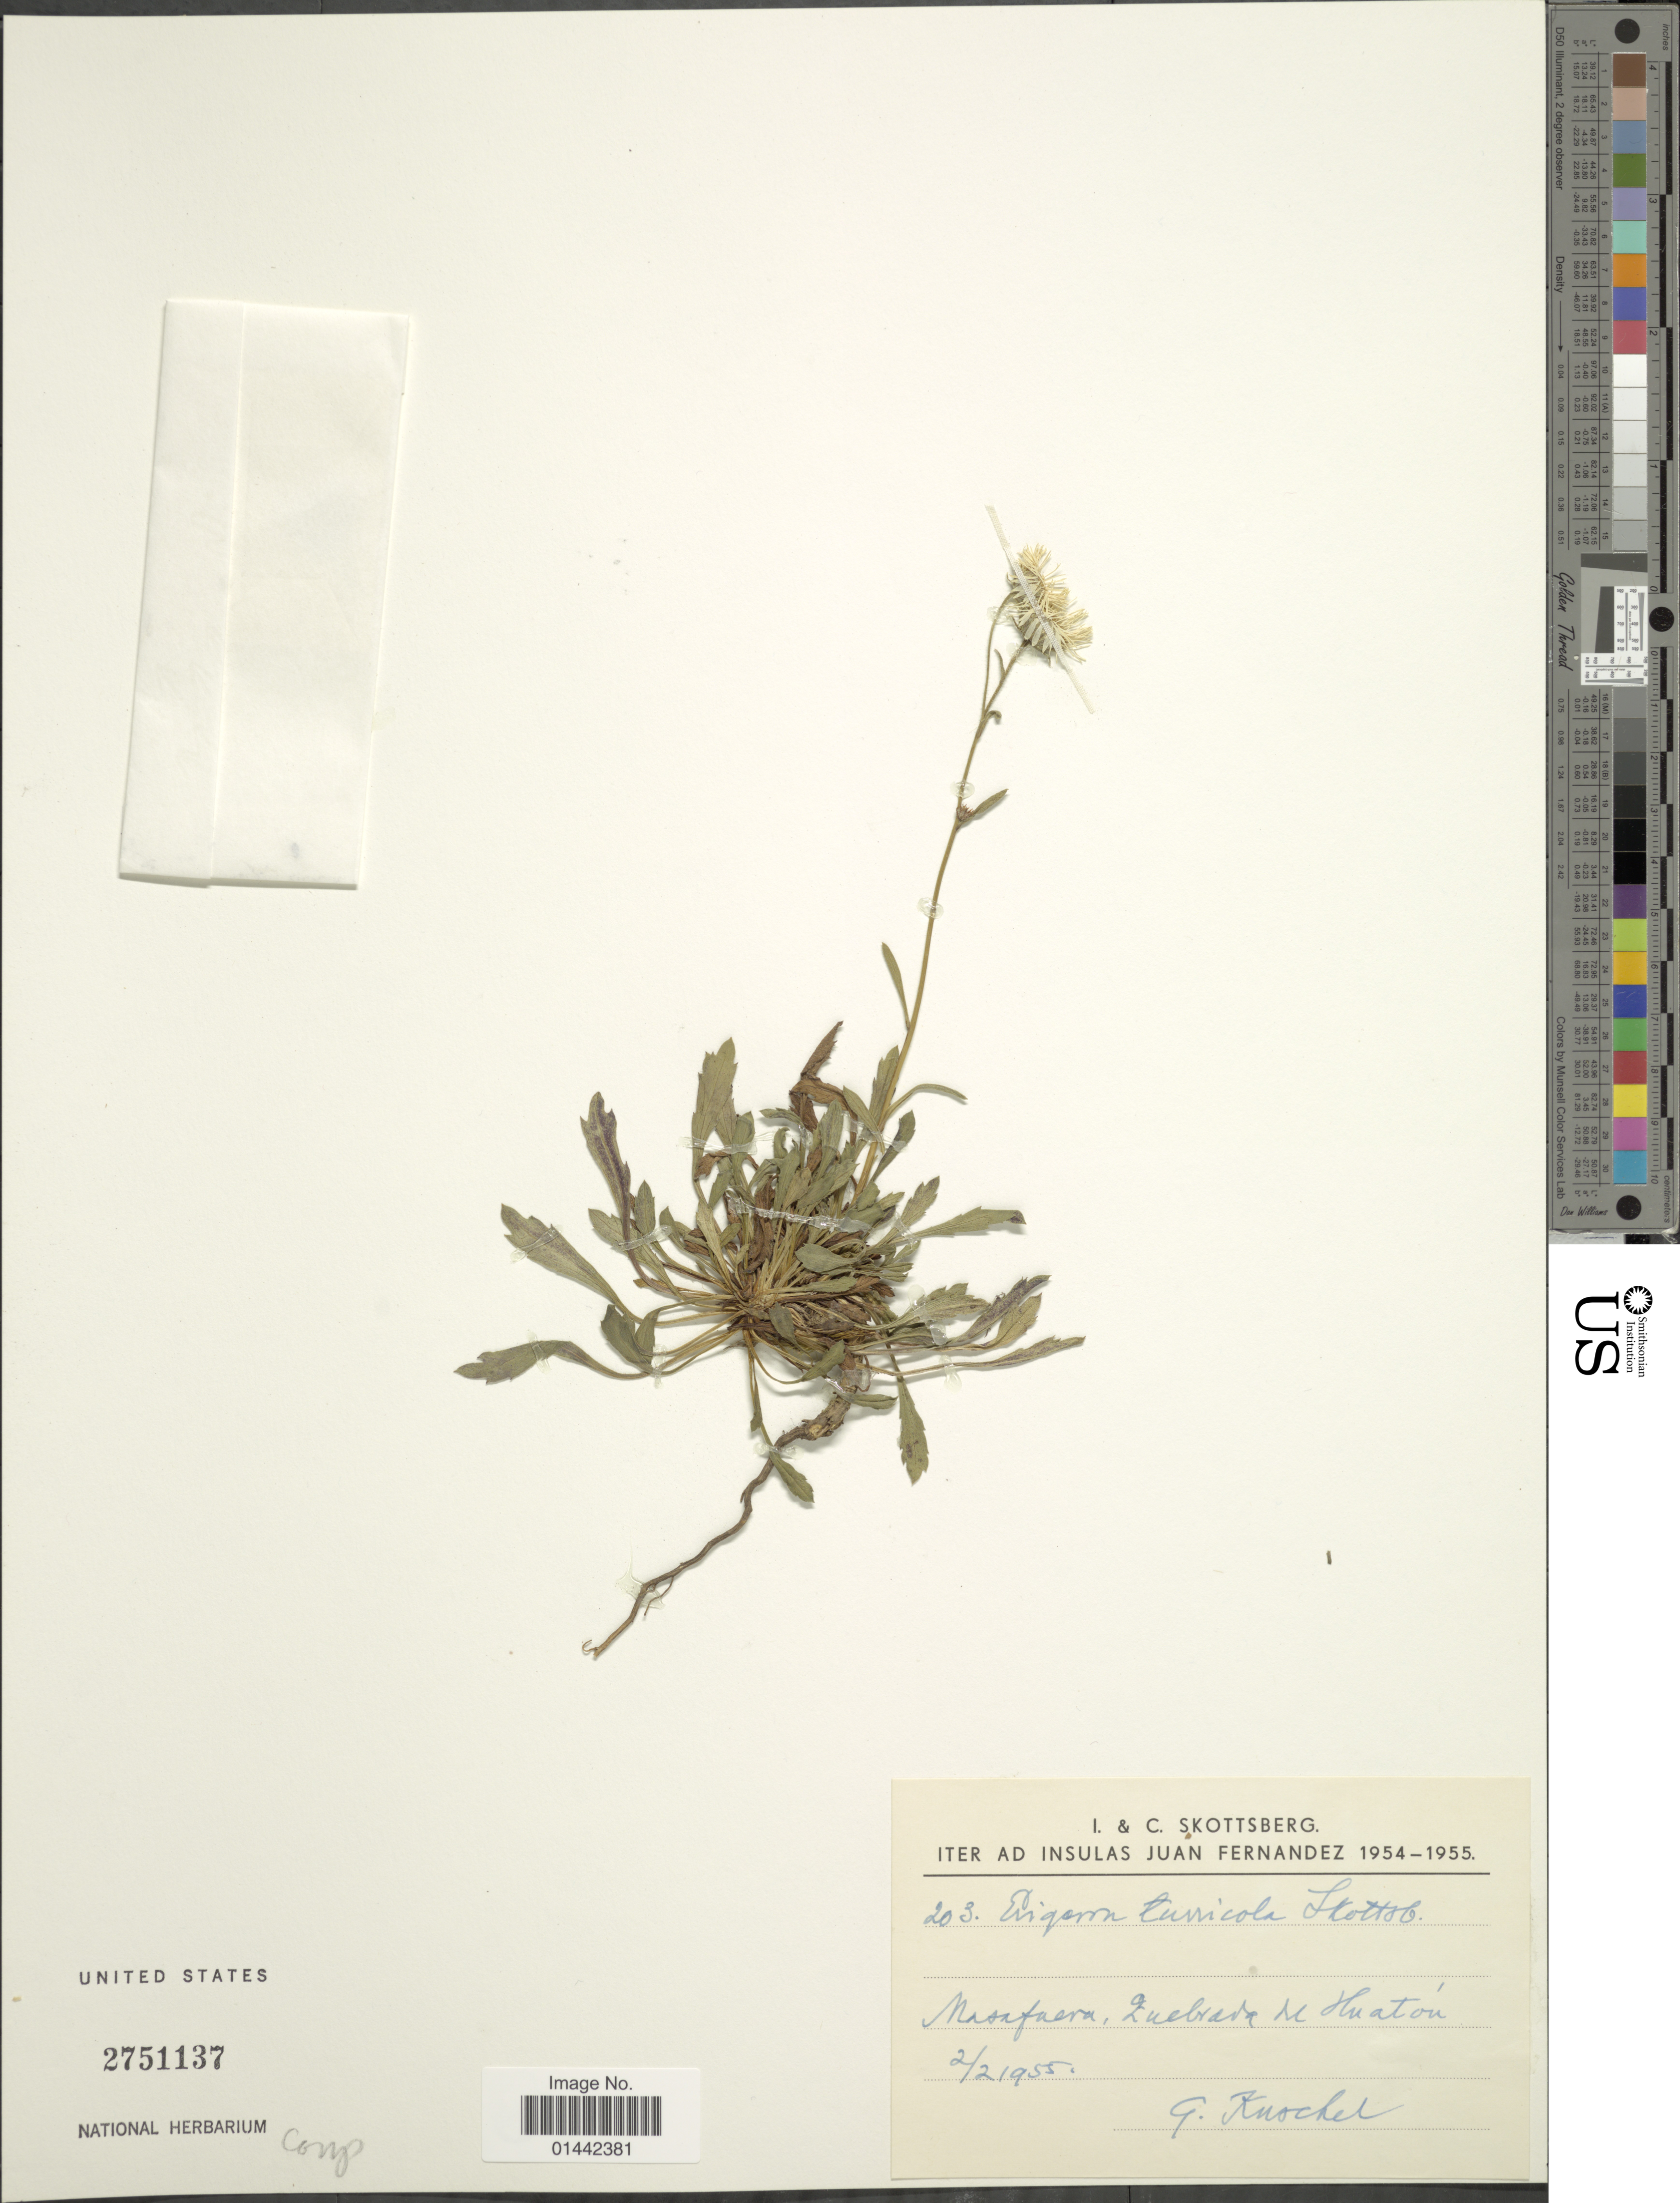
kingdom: Plantae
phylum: Tracheophyta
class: Magnoliopsida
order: Asterales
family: Asteraceae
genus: Erigeron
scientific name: Erigeron turricola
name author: Skottsb.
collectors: G. Knochel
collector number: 203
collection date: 1955-02-02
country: Chile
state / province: Valparaíso (V)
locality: Iter ad insulad Juan Fernandez, Masafuera, Zuebrada Bl Huaton.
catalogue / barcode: US 2751137